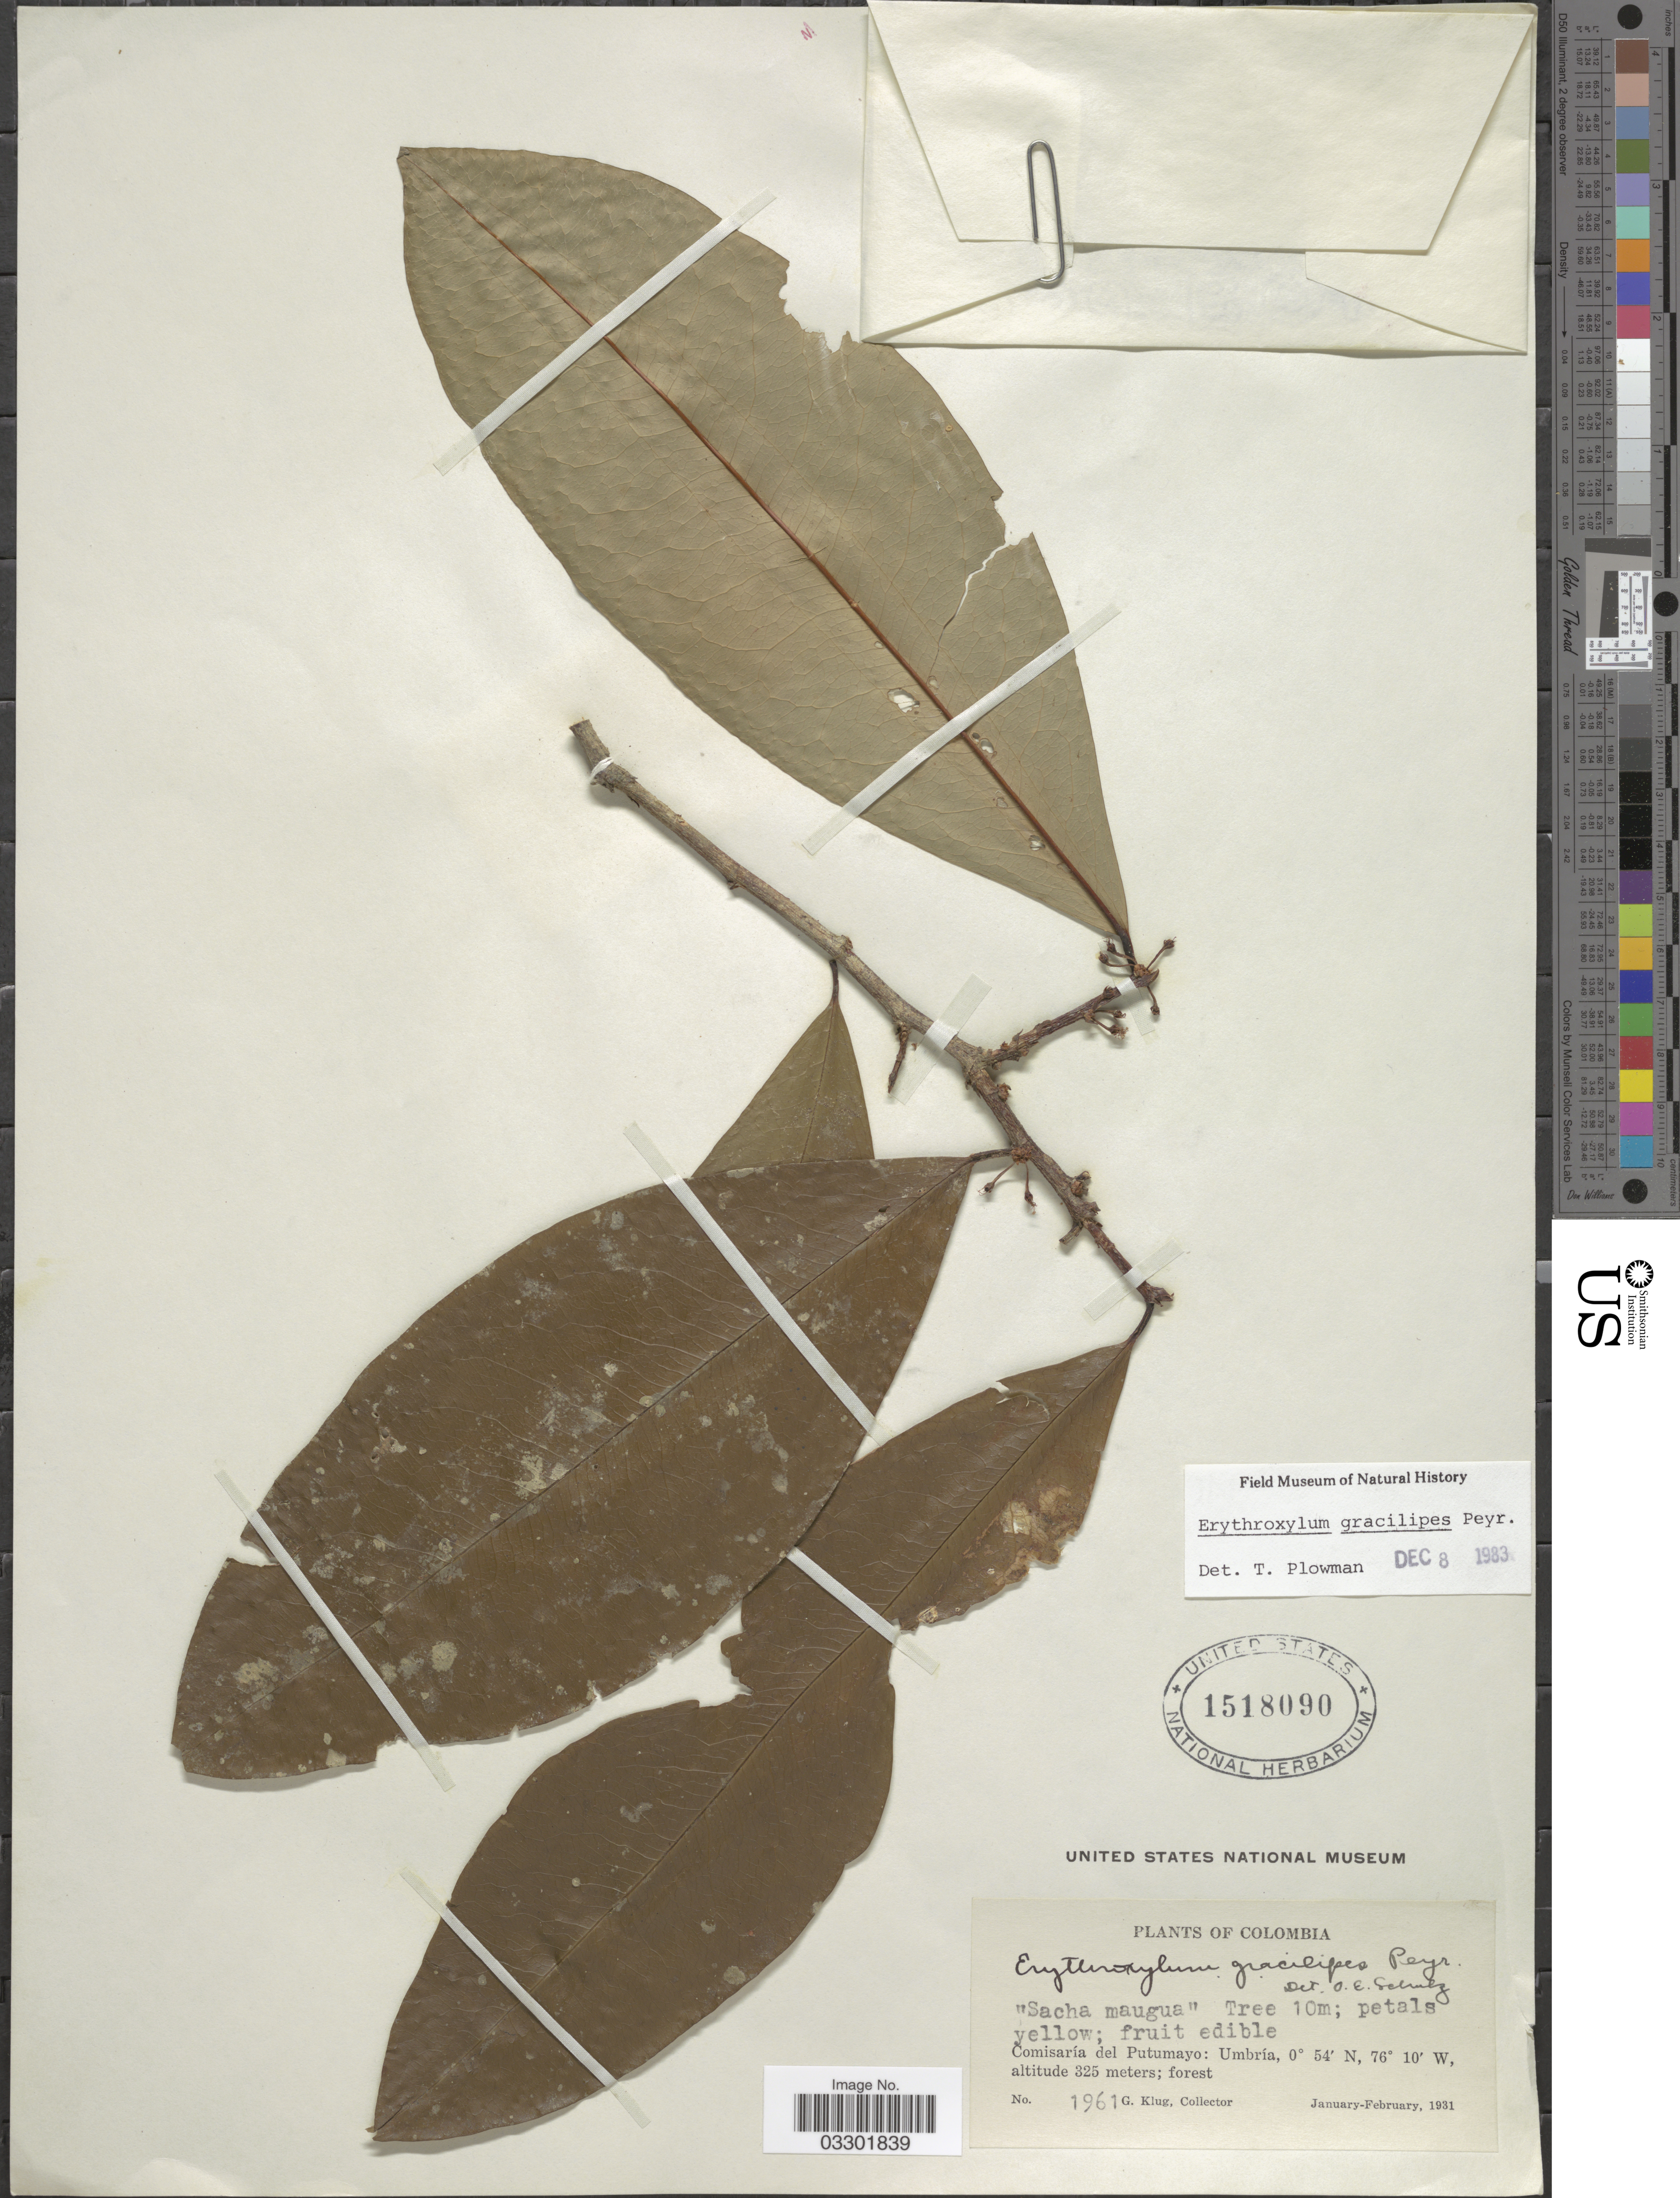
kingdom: Plantae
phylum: Tracheophyta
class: Magnoliopsida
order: Malpighiales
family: Erythroxylaceae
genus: Erythroxylum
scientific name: Erythroxylum gracilipes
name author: Peyr.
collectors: G. Klug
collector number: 1961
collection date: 1931-01/1931-02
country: Colombia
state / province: Putumayo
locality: Comisaría del Putumayo: Umbría.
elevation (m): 325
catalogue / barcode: US 1518090